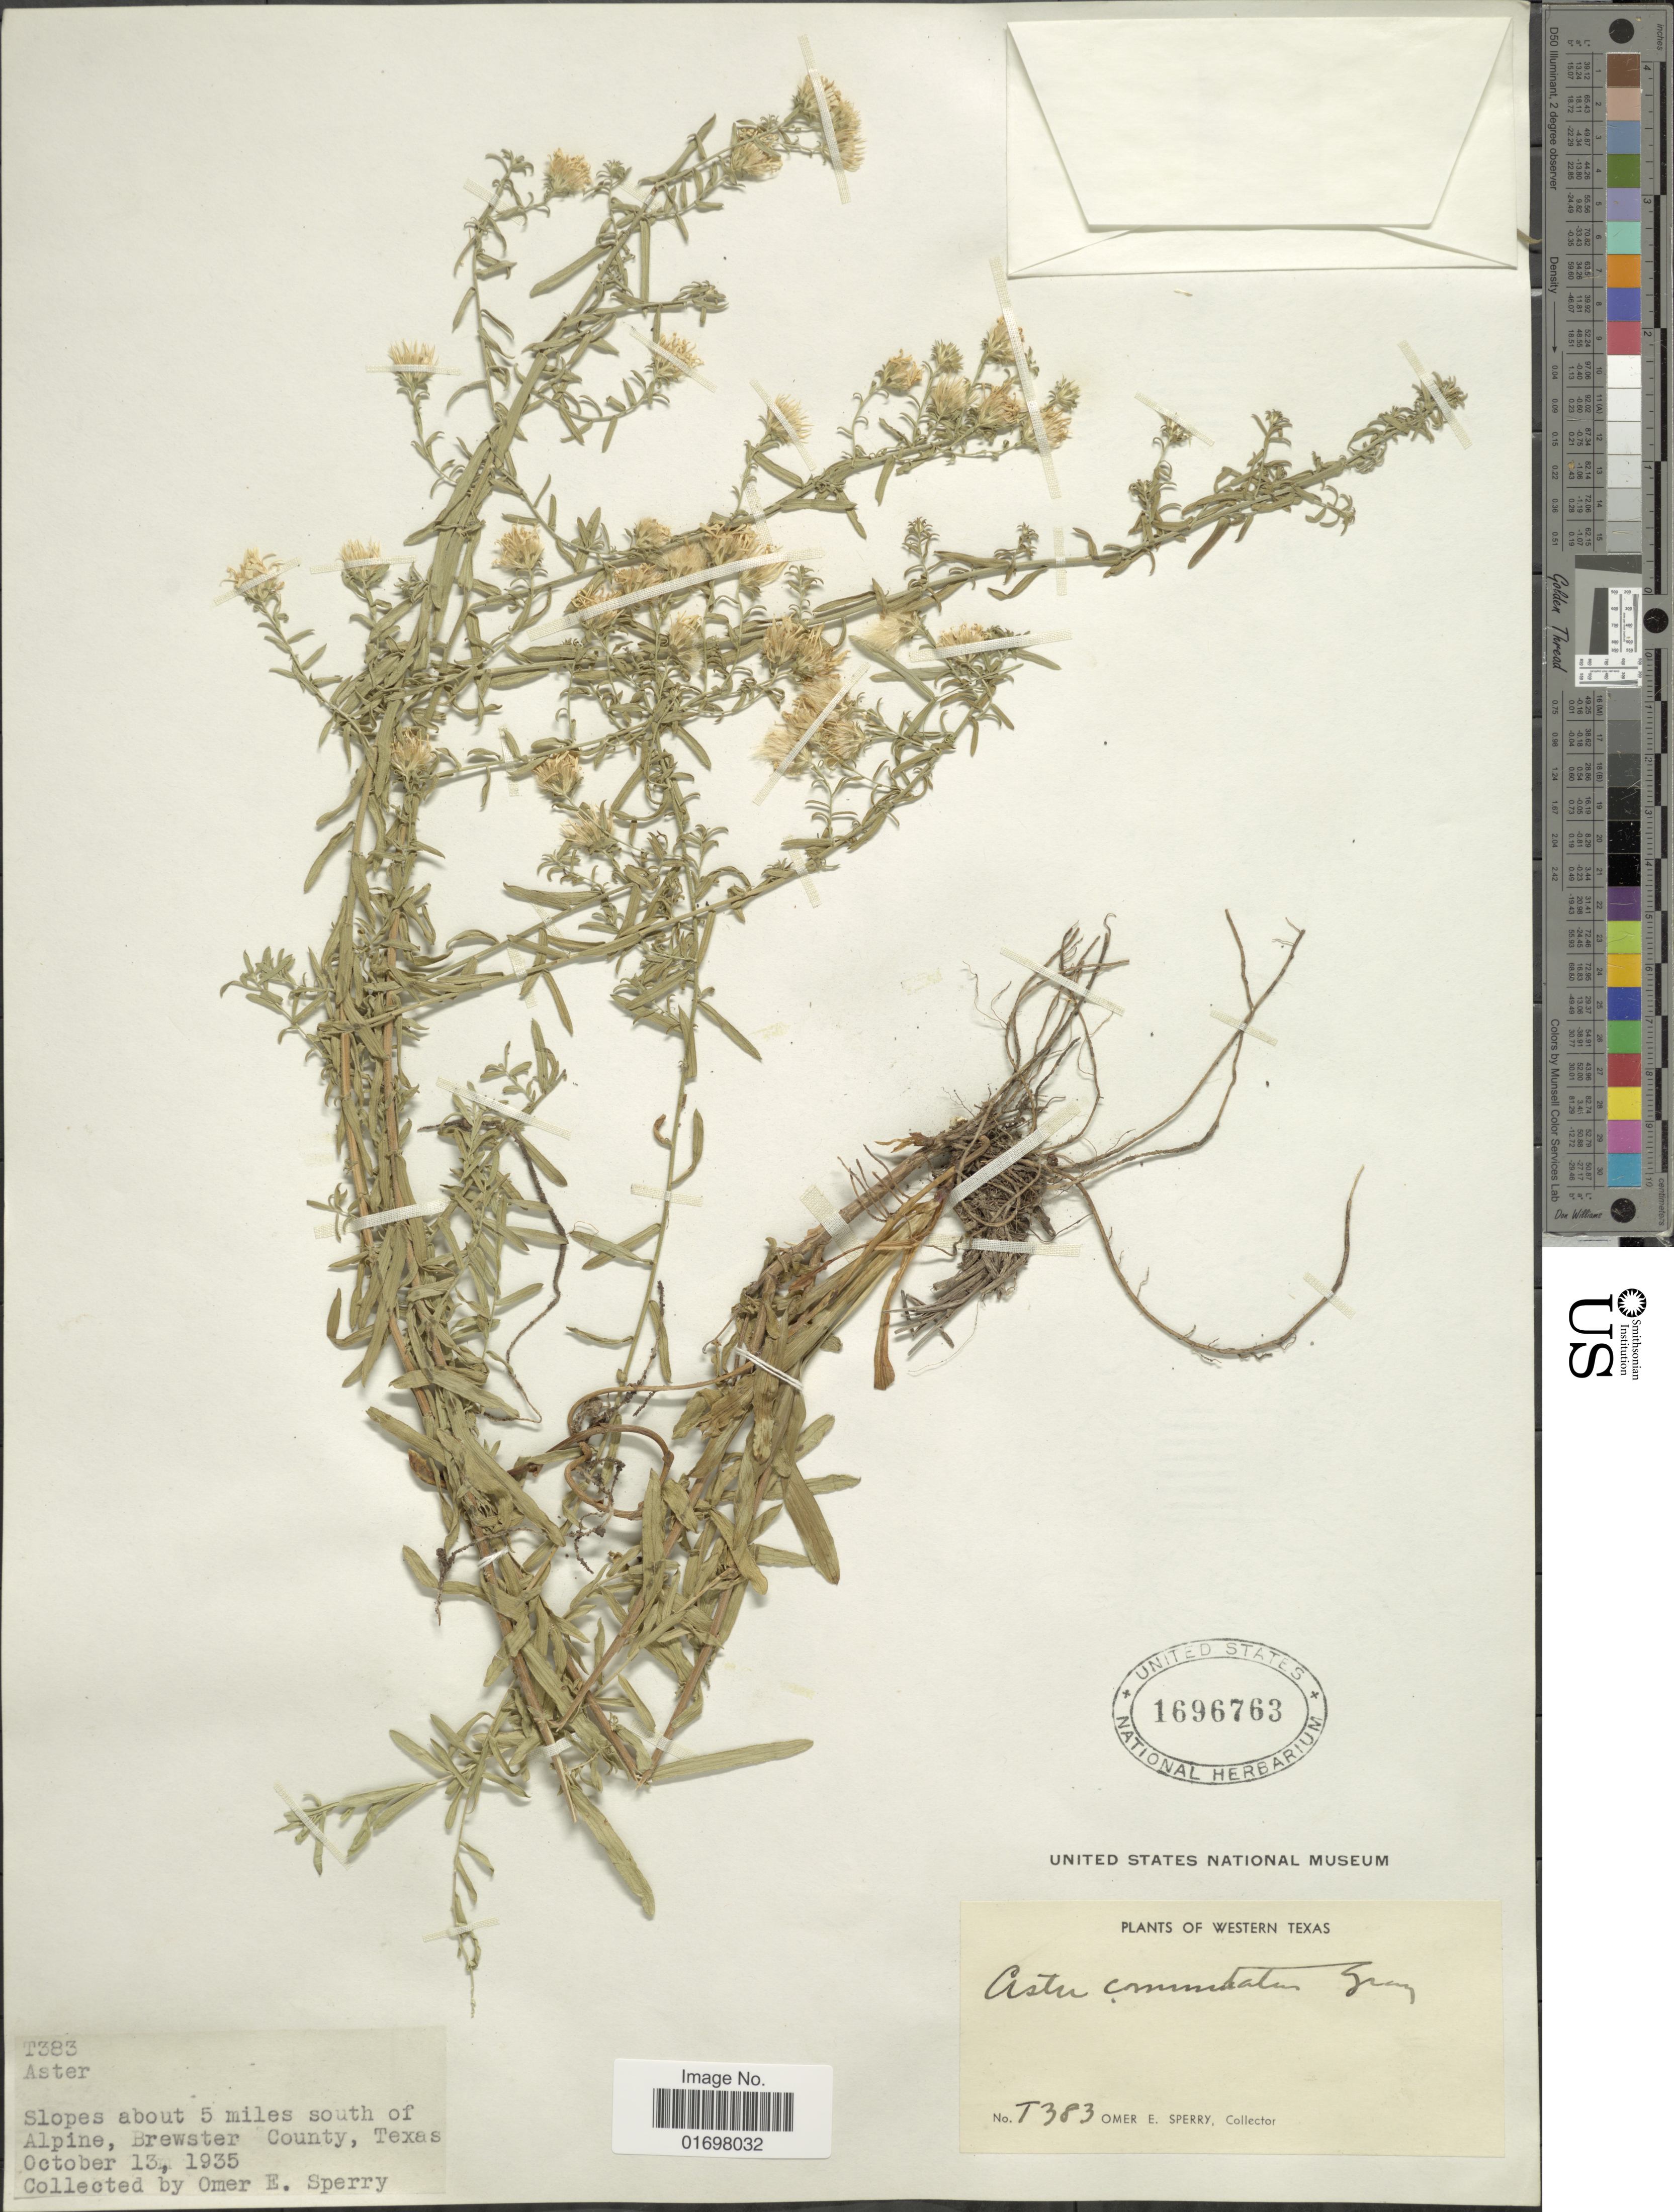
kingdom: Plantae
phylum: Tracheophyta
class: Magnoliopsida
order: Asterales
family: Asteraceae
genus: Symphyotrichum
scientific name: Symphyotrichum falcatum var. commutatum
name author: (Torr. & A. Gray) G.L. Nesom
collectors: O. E. Sperry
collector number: T383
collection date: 1935-10-13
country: United States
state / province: Texas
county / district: Brewster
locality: Western Texas, Slopes about 5 miles south of Alpine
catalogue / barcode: US 1696763